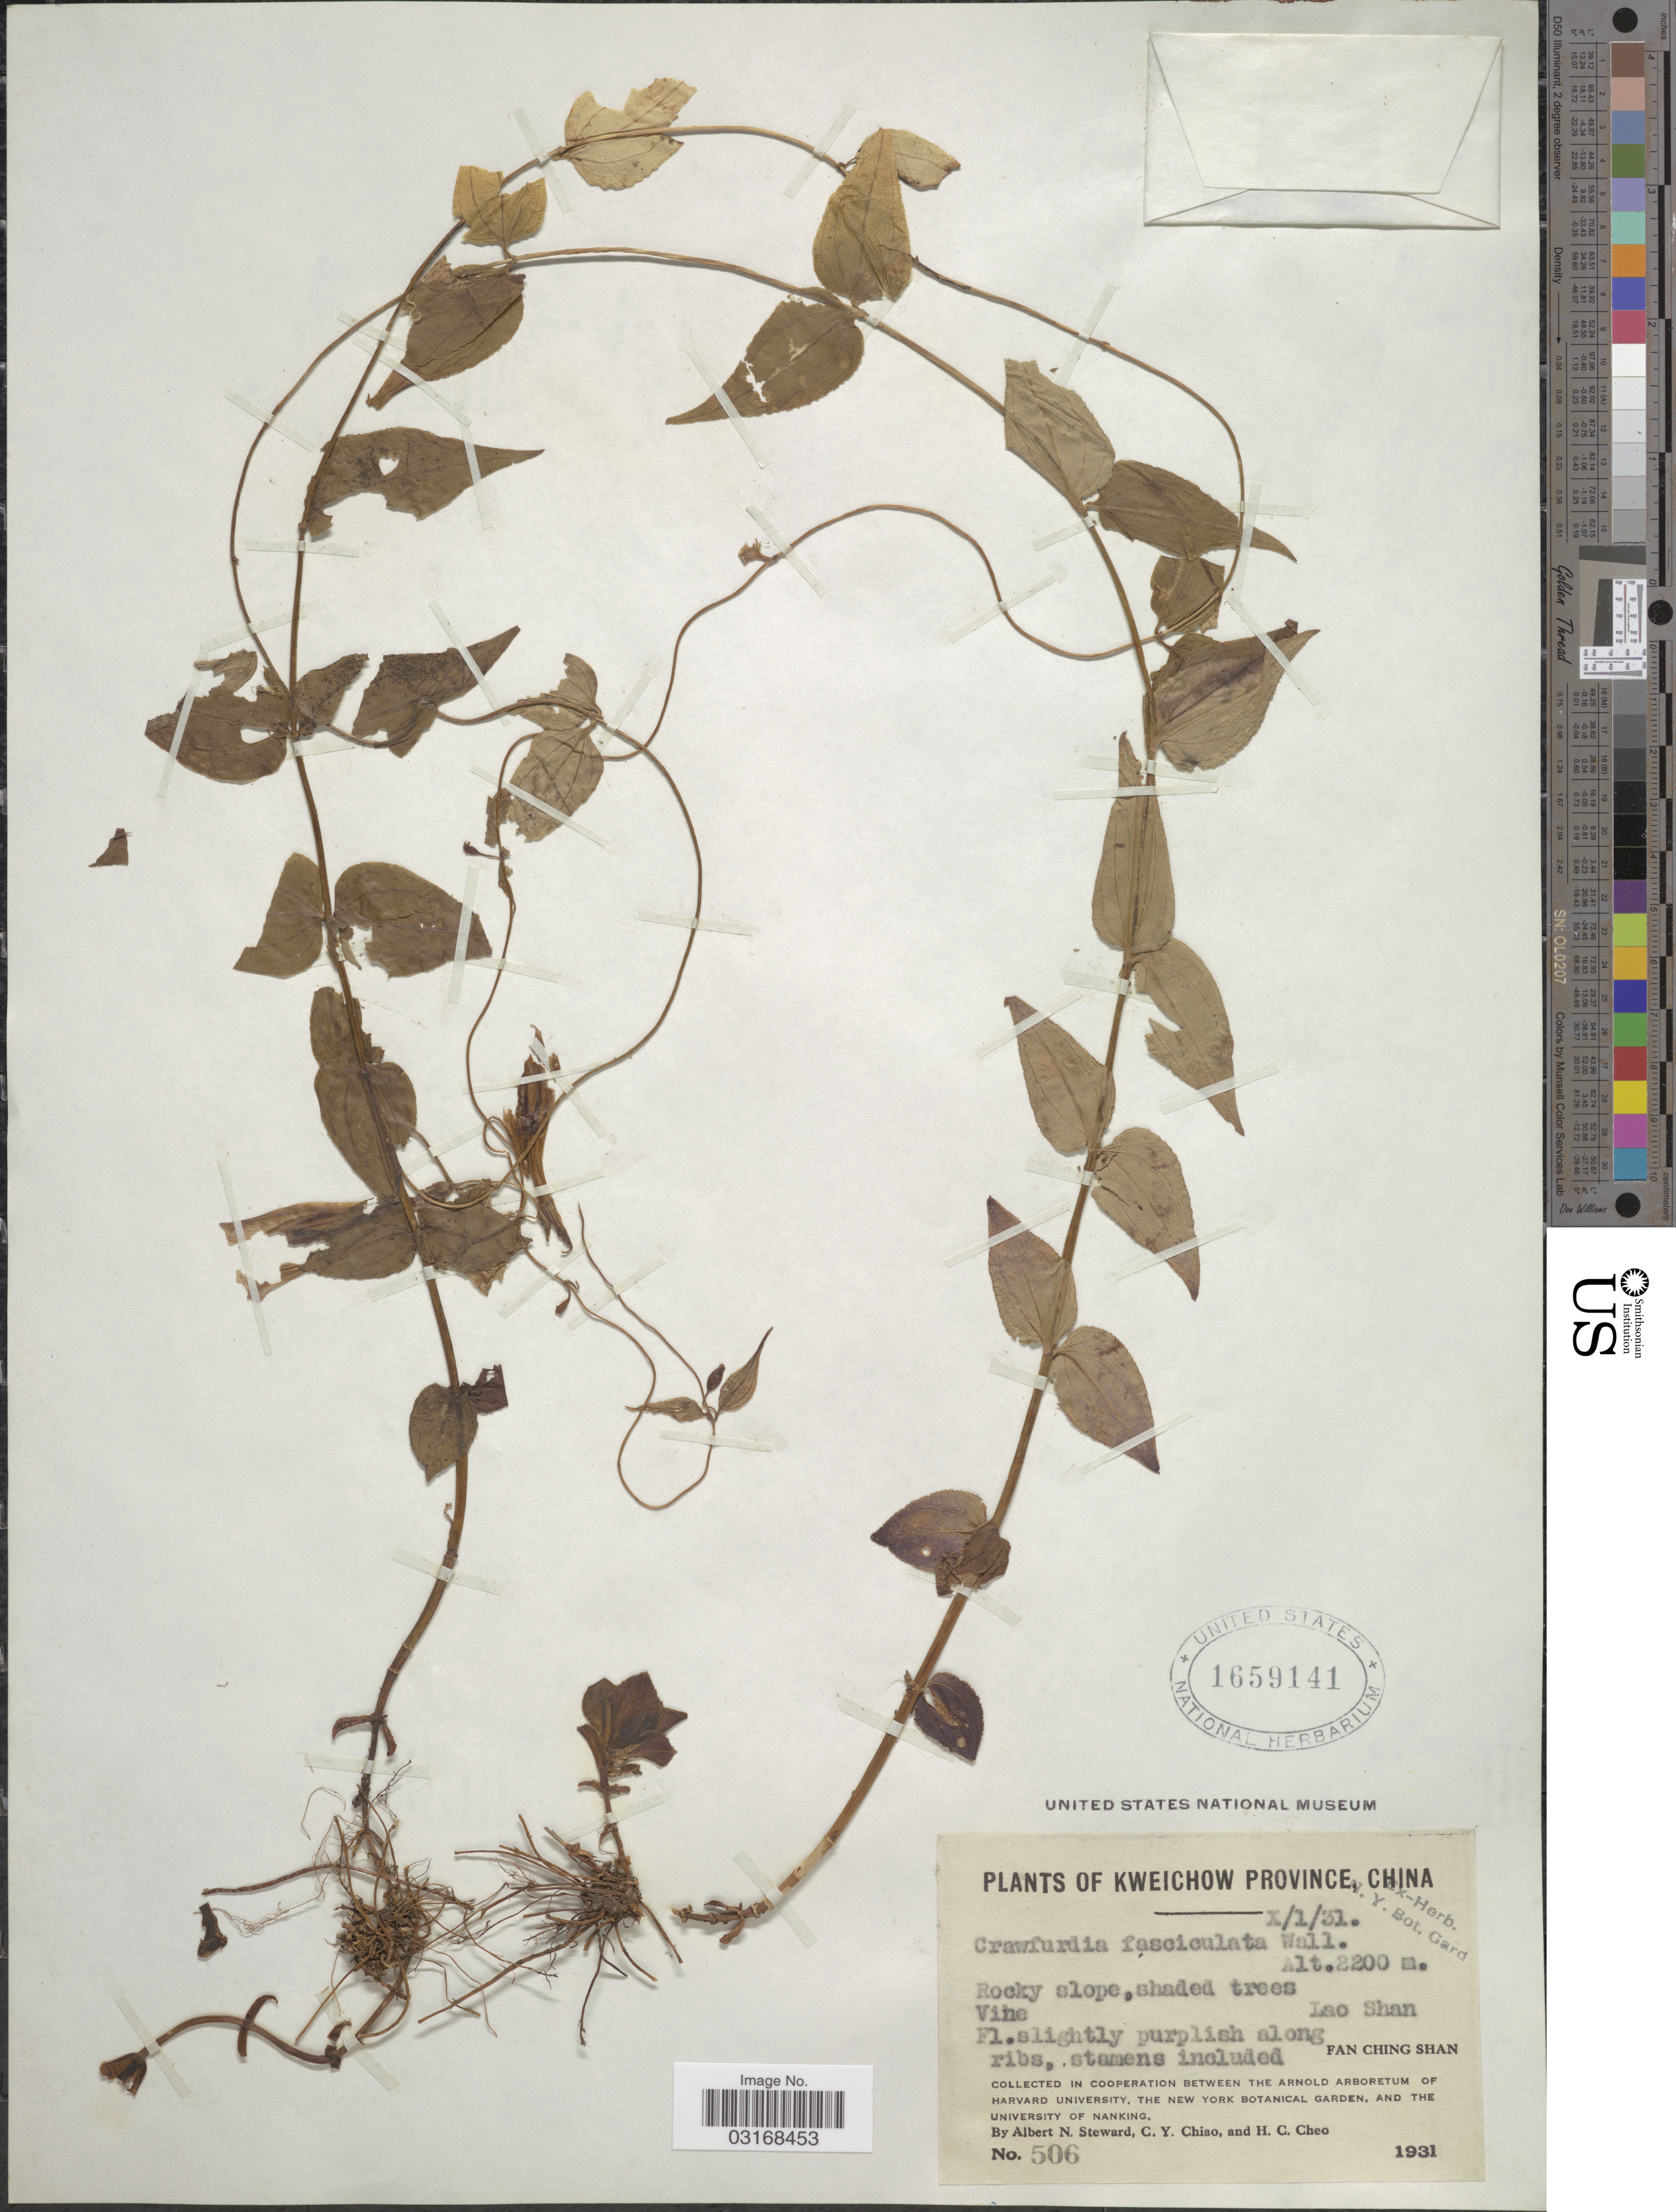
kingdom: Plantae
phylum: Tracheophyta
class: Magnoliopsida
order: Gentianales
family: Gentianaceae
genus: Crawfurdia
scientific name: Crawfurdia fasciculata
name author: Wall.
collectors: A. N. Steward, C. Y. Chiao & H. Cheo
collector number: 506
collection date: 1931-10-01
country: China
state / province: Guizhou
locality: Kweichow Province. Lao Shan. Fan Ching Shan.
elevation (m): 2200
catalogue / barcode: US 1659141